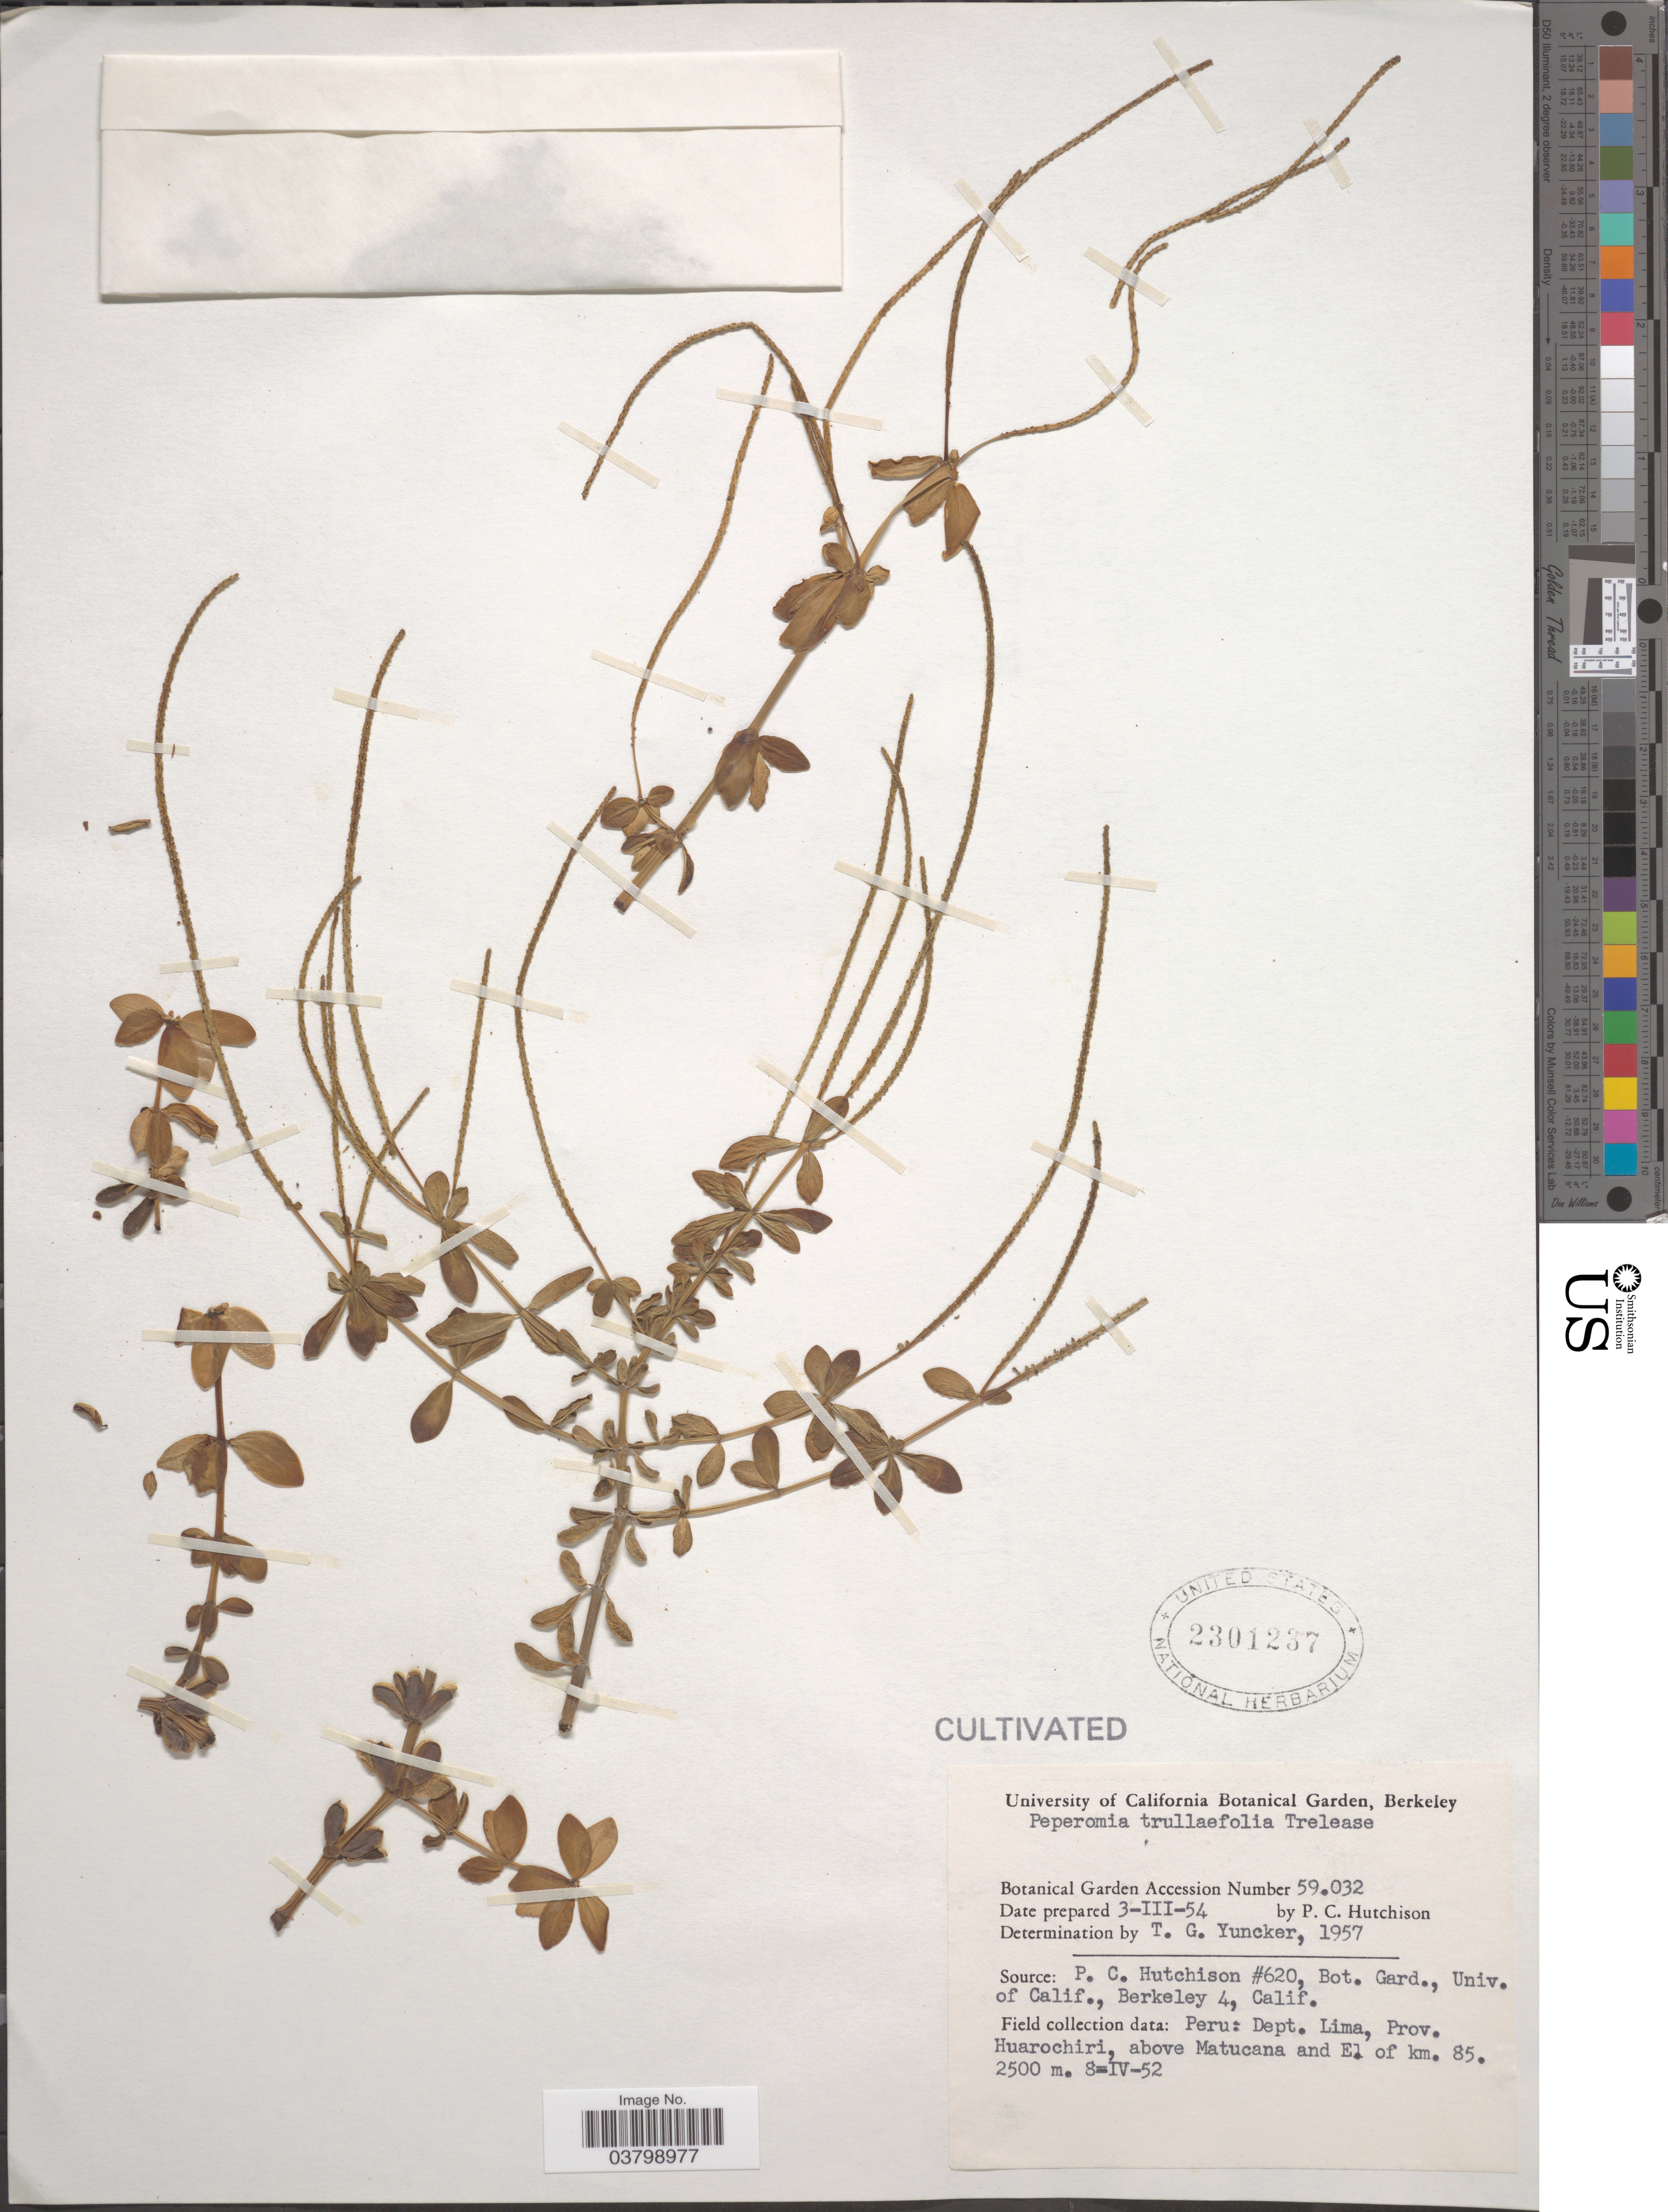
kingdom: Plantae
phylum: Tracheophyta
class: Magnoliopsida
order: Piperales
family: Piperaceae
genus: Peperomia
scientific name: Peperomia trullaefolia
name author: Trel. in J.F. Macbr.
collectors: P. C. Hutchison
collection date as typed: Transcribed d/m/y: 3/3/54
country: United States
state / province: California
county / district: Alameda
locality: University of California Botanical Garden, Berkeley.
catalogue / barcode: US 2301237